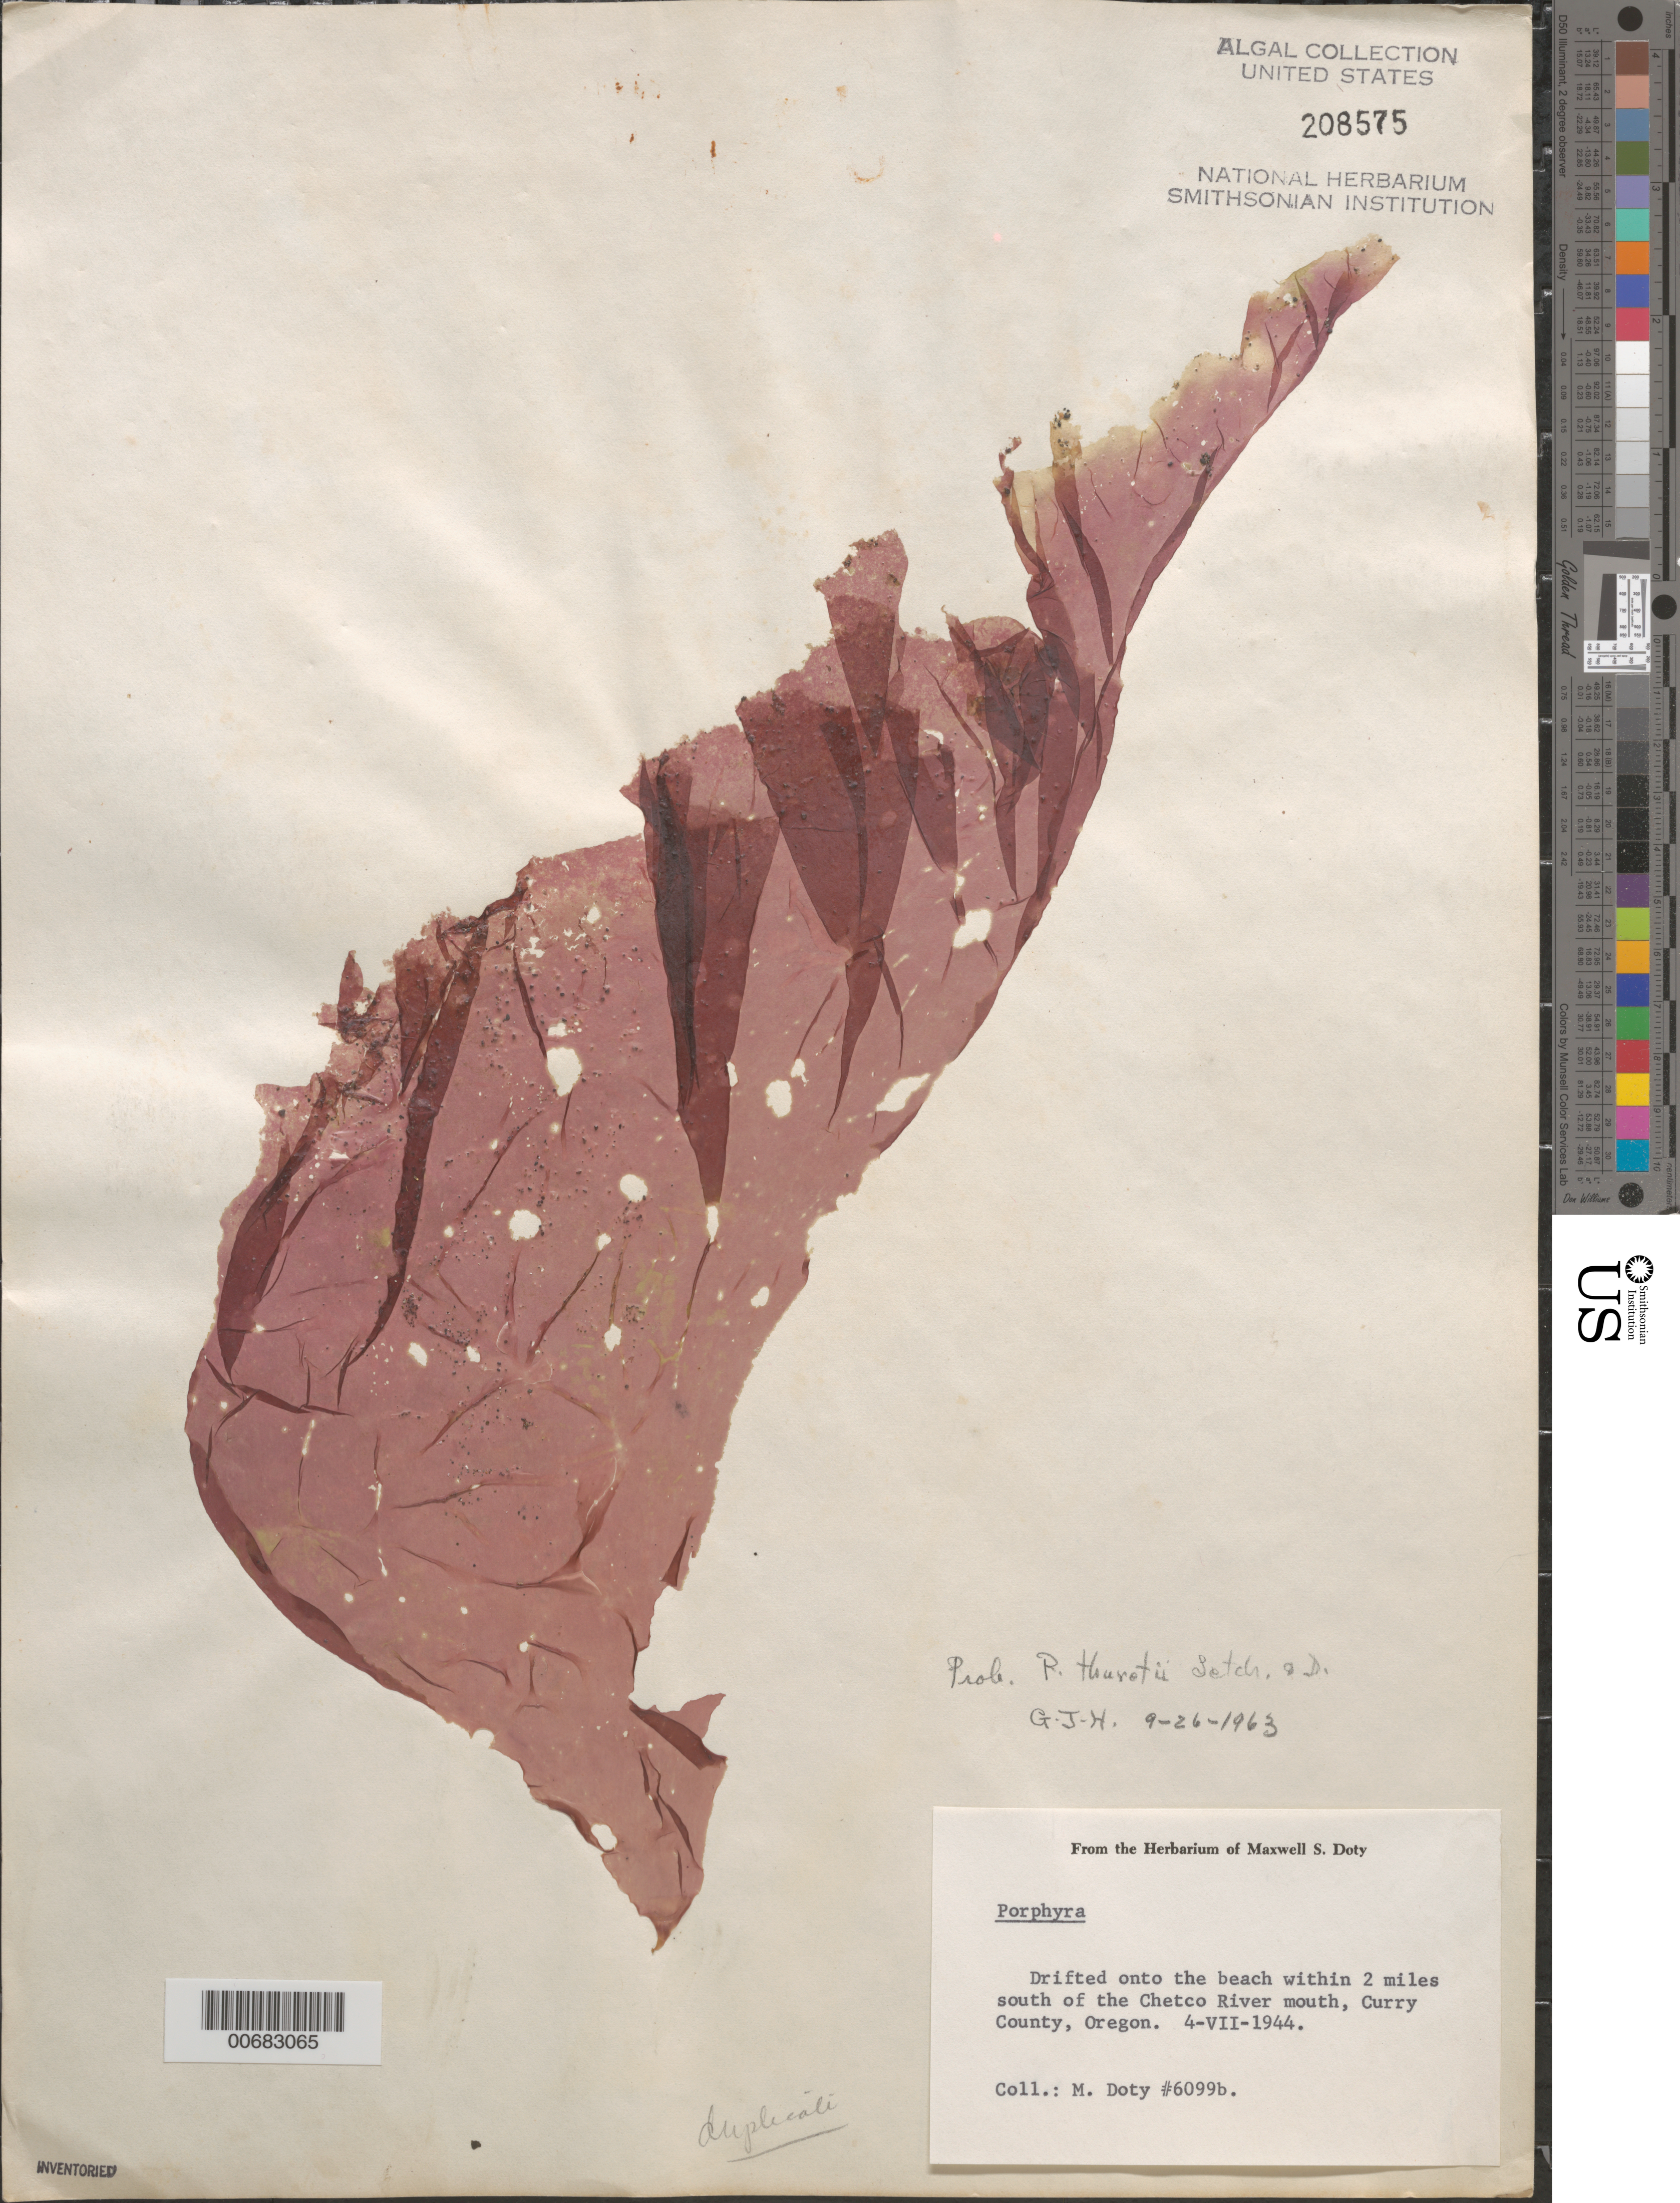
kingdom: Plantae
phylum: Rhodophyta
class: Bangiophyceae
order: Bangiales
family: Bangiaceae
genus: Porphyra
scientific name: Porphyra thuretii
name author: Setch. & E.Y. Dawson in E.Y. Dawson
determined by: Hollenberg, George J.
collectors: M. S. Doty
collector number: MSD 6099b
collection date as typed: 04 Jul 1944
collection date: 1944-07-04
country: United States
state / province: Oregon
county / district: Curry County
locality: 2 miles south of Chetco River mouth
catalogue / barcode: US 208575